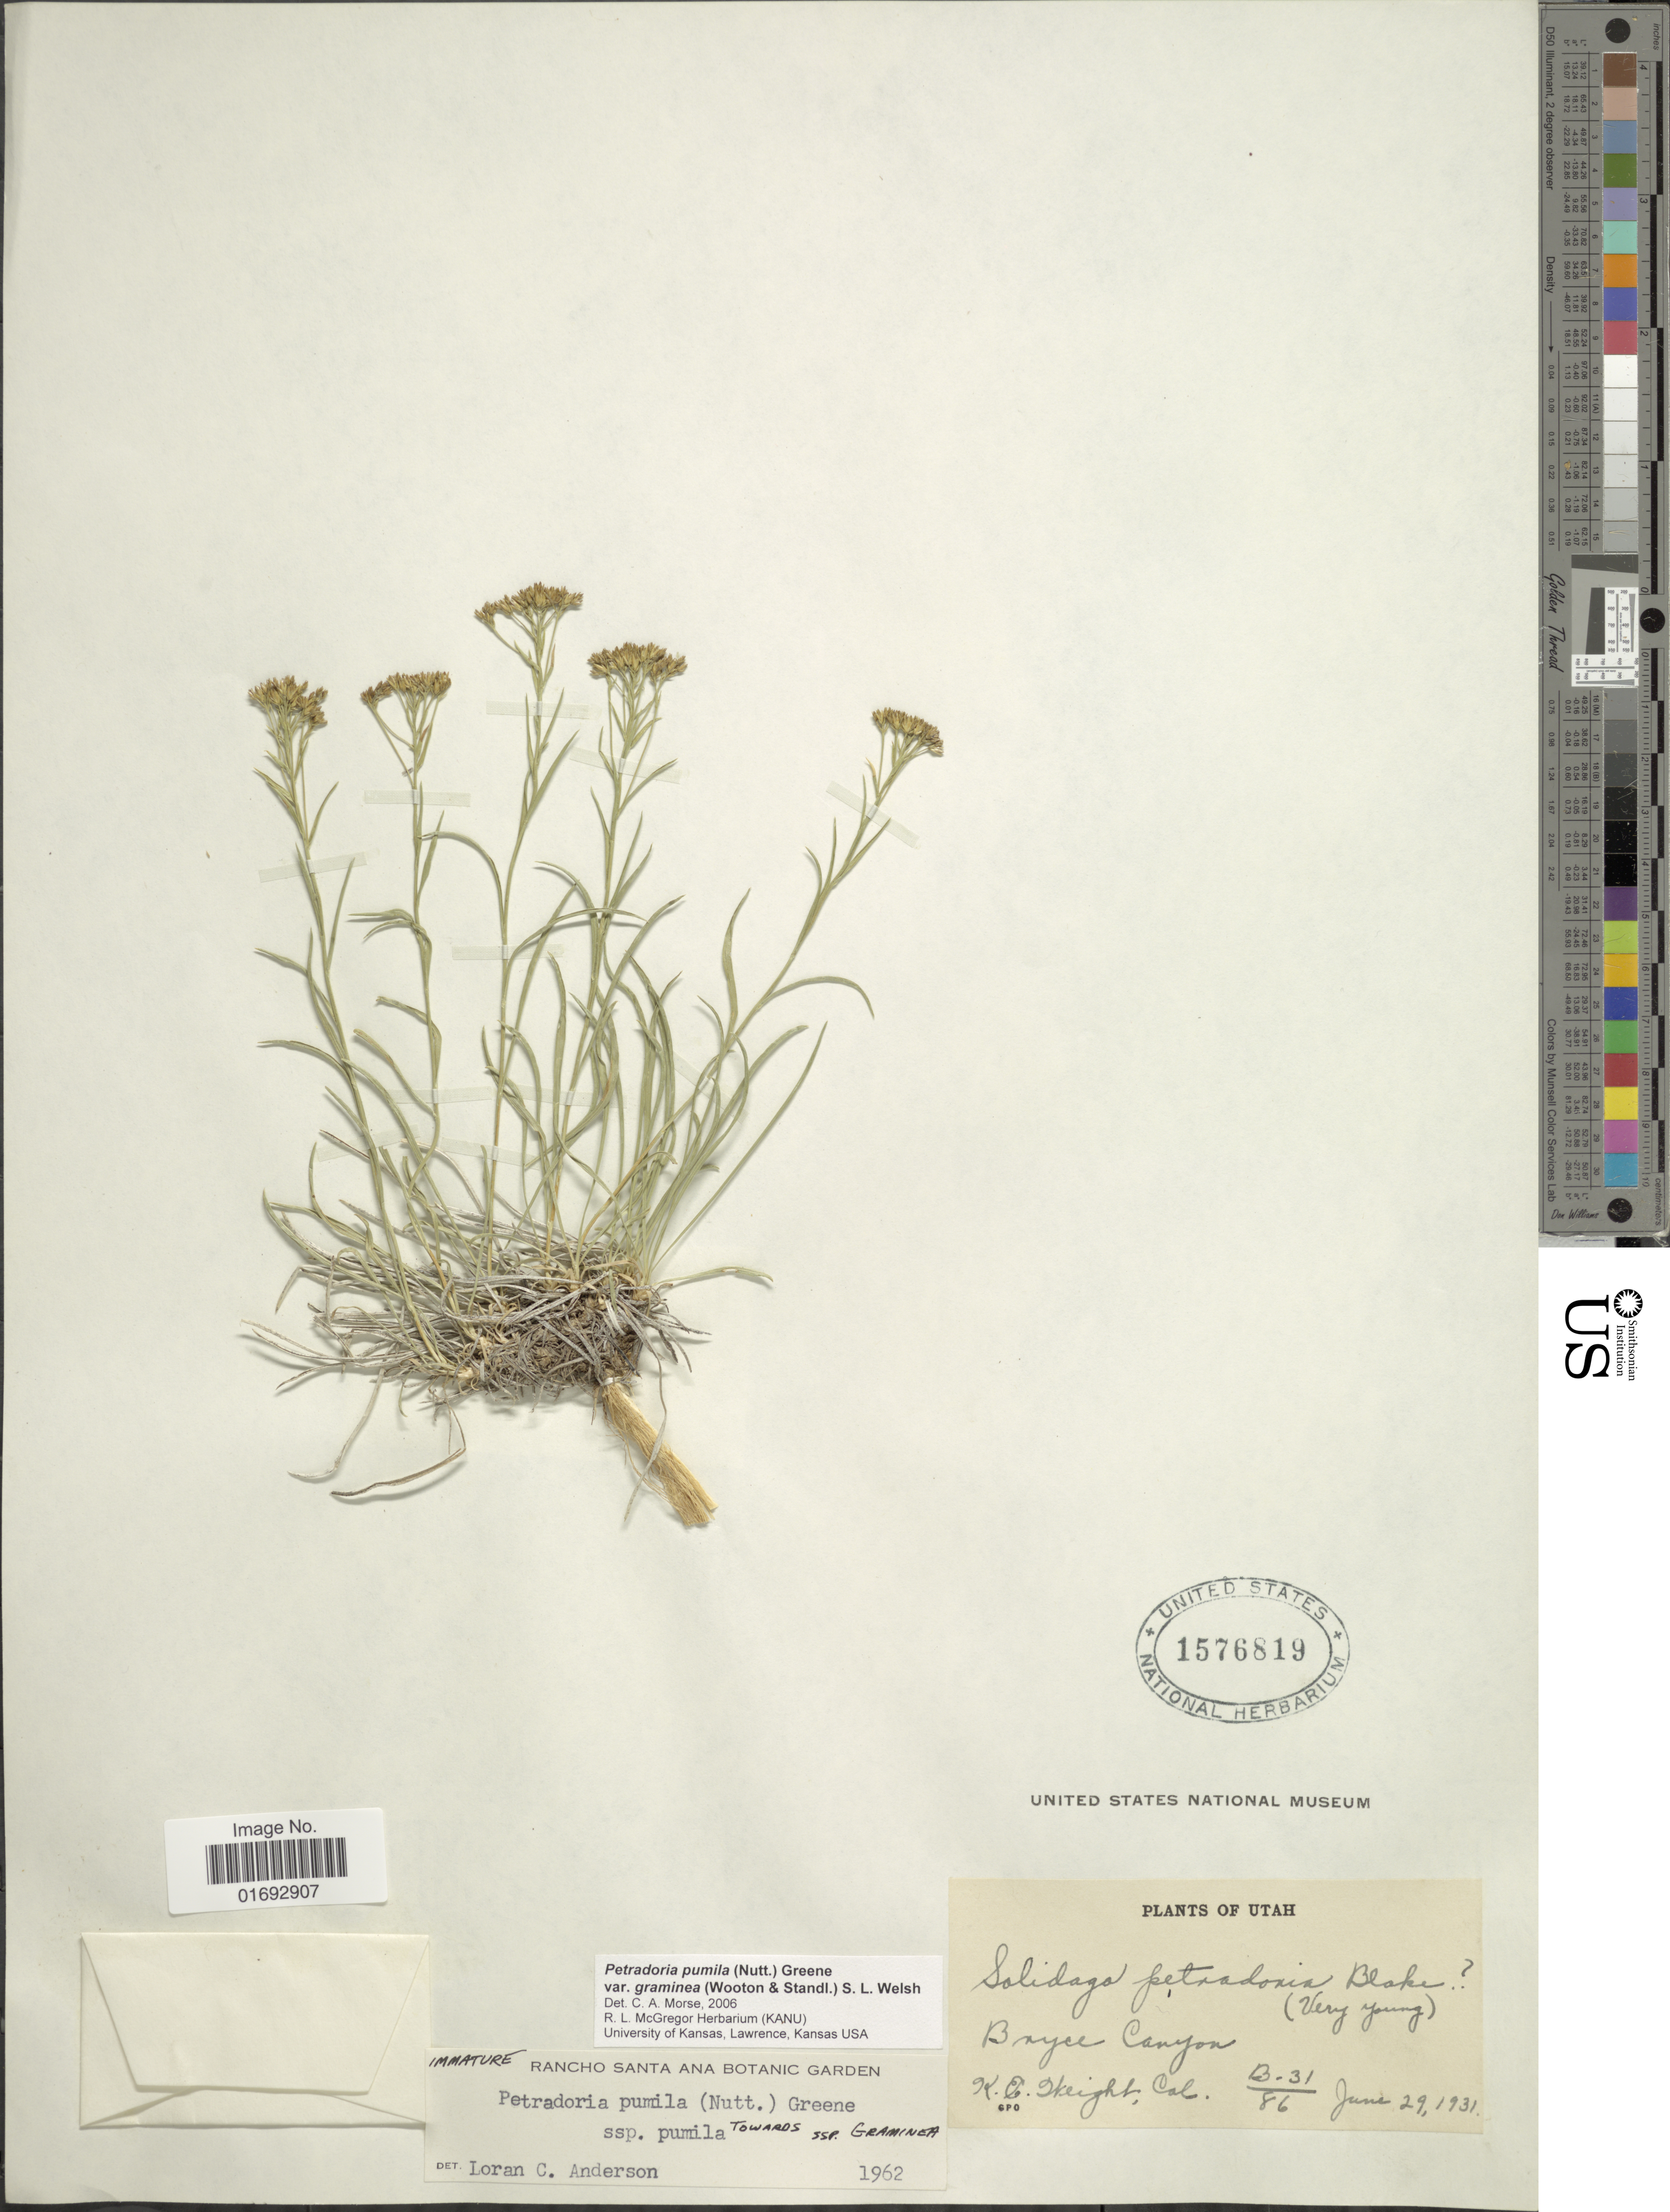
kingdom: Plantae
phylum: Tracheophyta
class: Magnoliopsida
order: Asterales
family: Asteraceae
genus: Petradoria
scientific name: Petradoria pumila var. pumila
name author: (Nutt.) Greene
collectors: K. Weight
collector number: B-31/86*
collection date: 1931-06-29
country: United States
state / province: Utah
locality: Bryce Canyon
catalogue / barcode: US 1576819